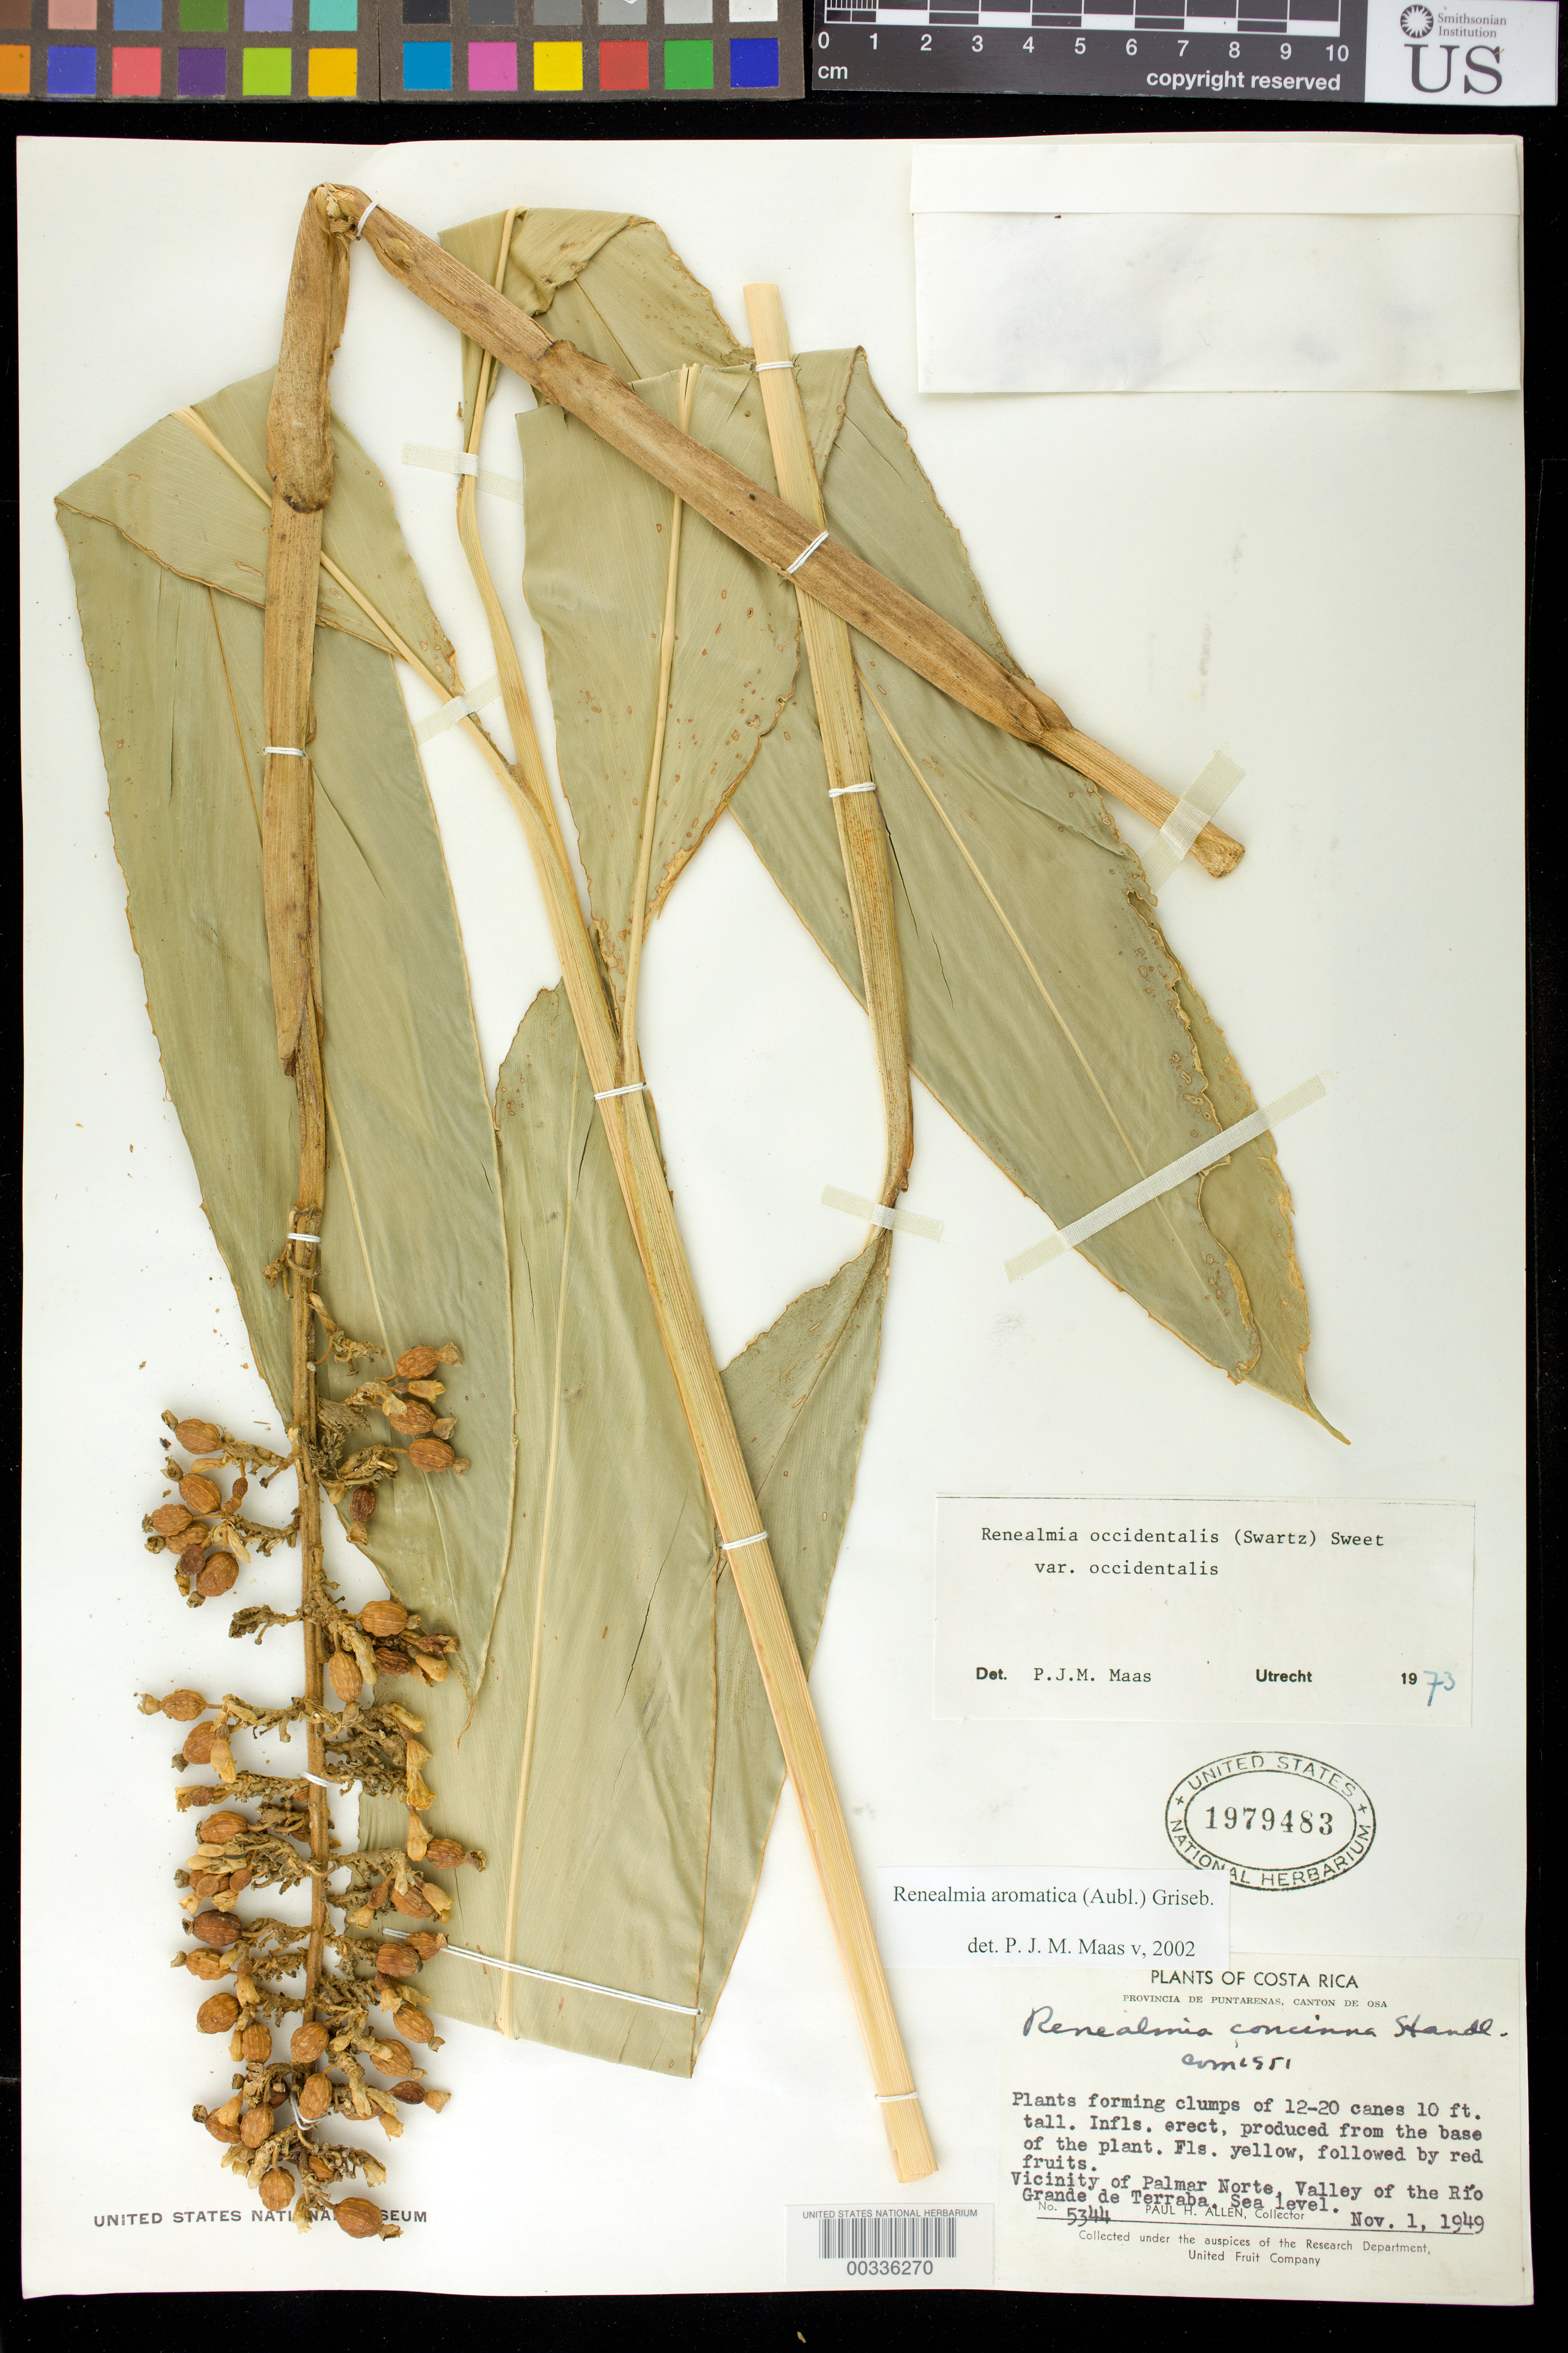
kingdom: Plantae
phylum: Tracheophyta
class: Liliopsida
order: Zingiberales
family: Zingiberaceae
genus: Renealmia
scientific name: Renealmia aromatica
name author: (Aubl.) Griseb.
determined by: Maas, Paul J. M.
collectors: P. H. Allen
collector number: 5344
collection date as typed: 01 Nov 1949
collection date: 1949-11-01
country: Costa Rica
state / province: Puntarenas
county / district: Osa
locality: Canton de osa, vicinity of palmar norte, valley of rio grande de terraba, sea level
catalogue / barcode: US 1979483